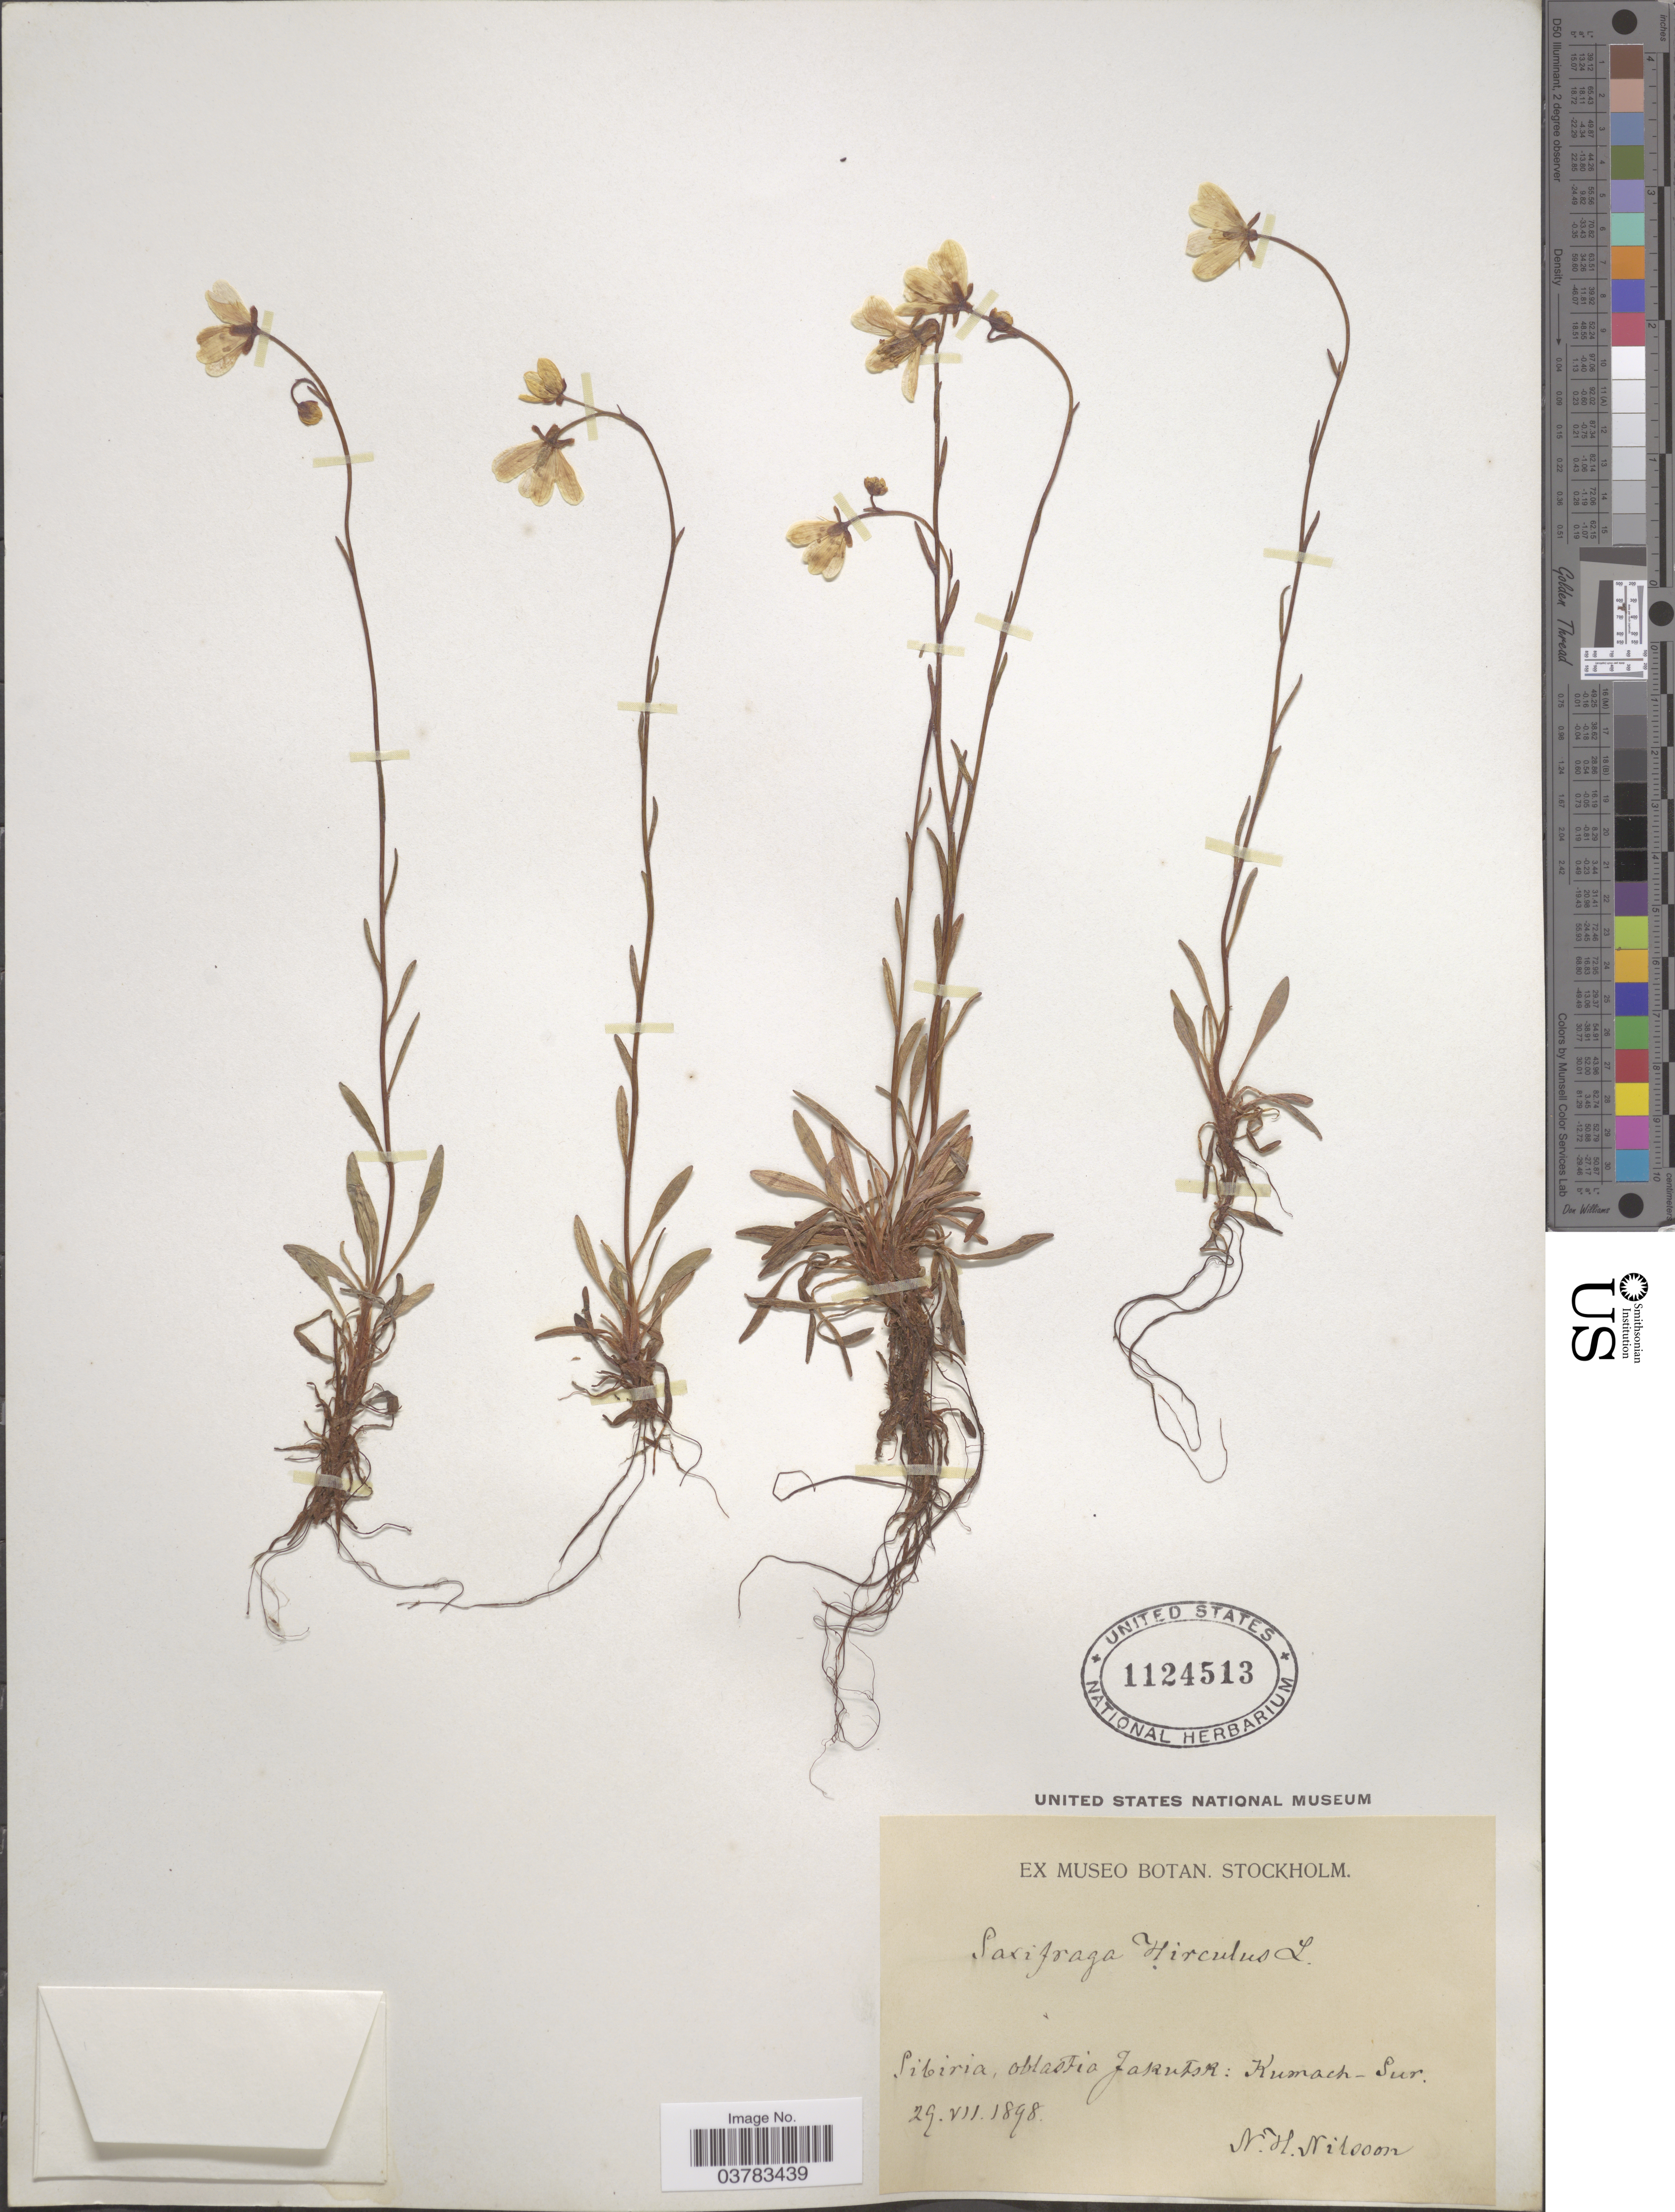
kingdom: Plantae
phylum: Tracheophyta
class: Magnoliopsida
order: Saxifragales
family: Saxifragaceae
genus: Saxifraga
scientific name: Saxifraga hirculus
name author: L.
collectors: N. H. Nilsson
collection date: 1898-07-29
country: Russian Federation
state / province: Sakha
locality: Sibiria, oblastia Jakutsk: Kumach-Sur.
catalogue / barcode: US 1124513